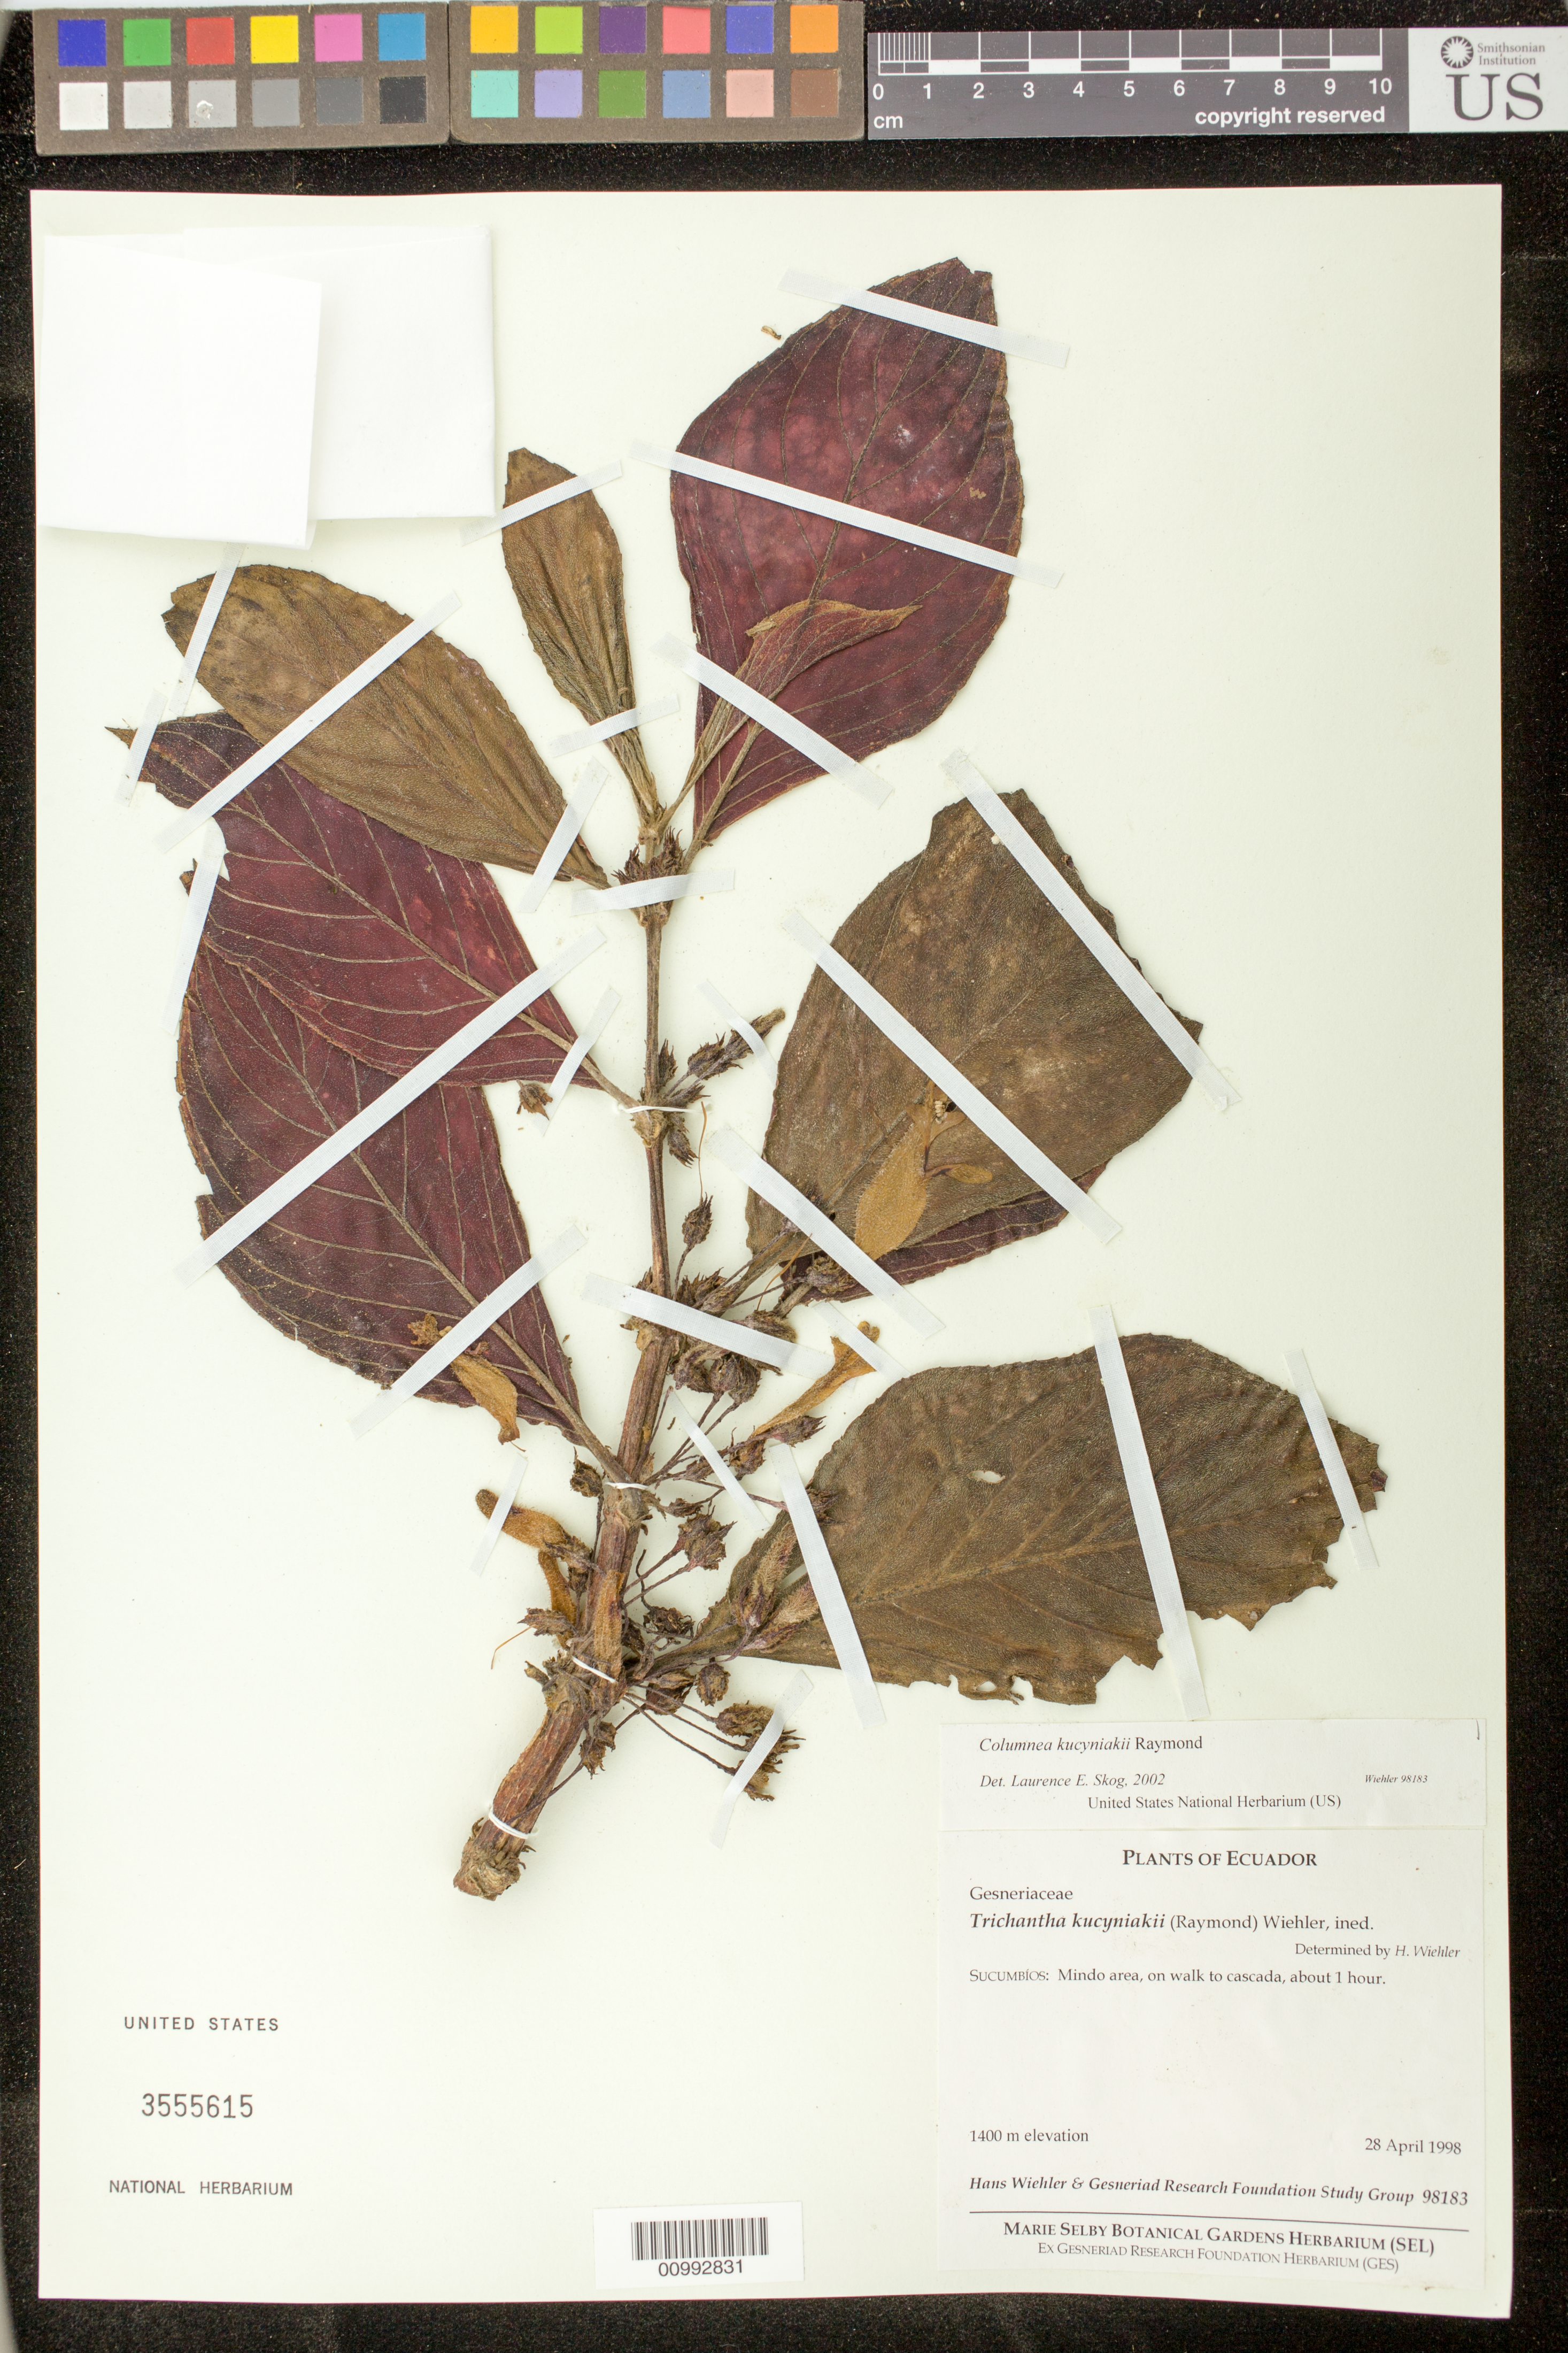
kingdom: Plantae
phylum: Tracheophyta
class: Magnoliopsida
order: Lamiales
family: Gesneriaceae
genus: Columnea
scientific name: Columnea kucyniakii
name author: Raymond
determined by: Skog, Laurence E.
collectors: H. J. Wiehler & GRF Study Group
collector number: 98183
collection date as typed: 28 Apr 1998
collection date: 1998-04-28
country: Ecuador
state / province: Sucumbíos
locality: Sucumbíos: Mindo area, on walk to cascada, about 1 hour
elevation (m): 1400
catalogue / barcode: US 3555615